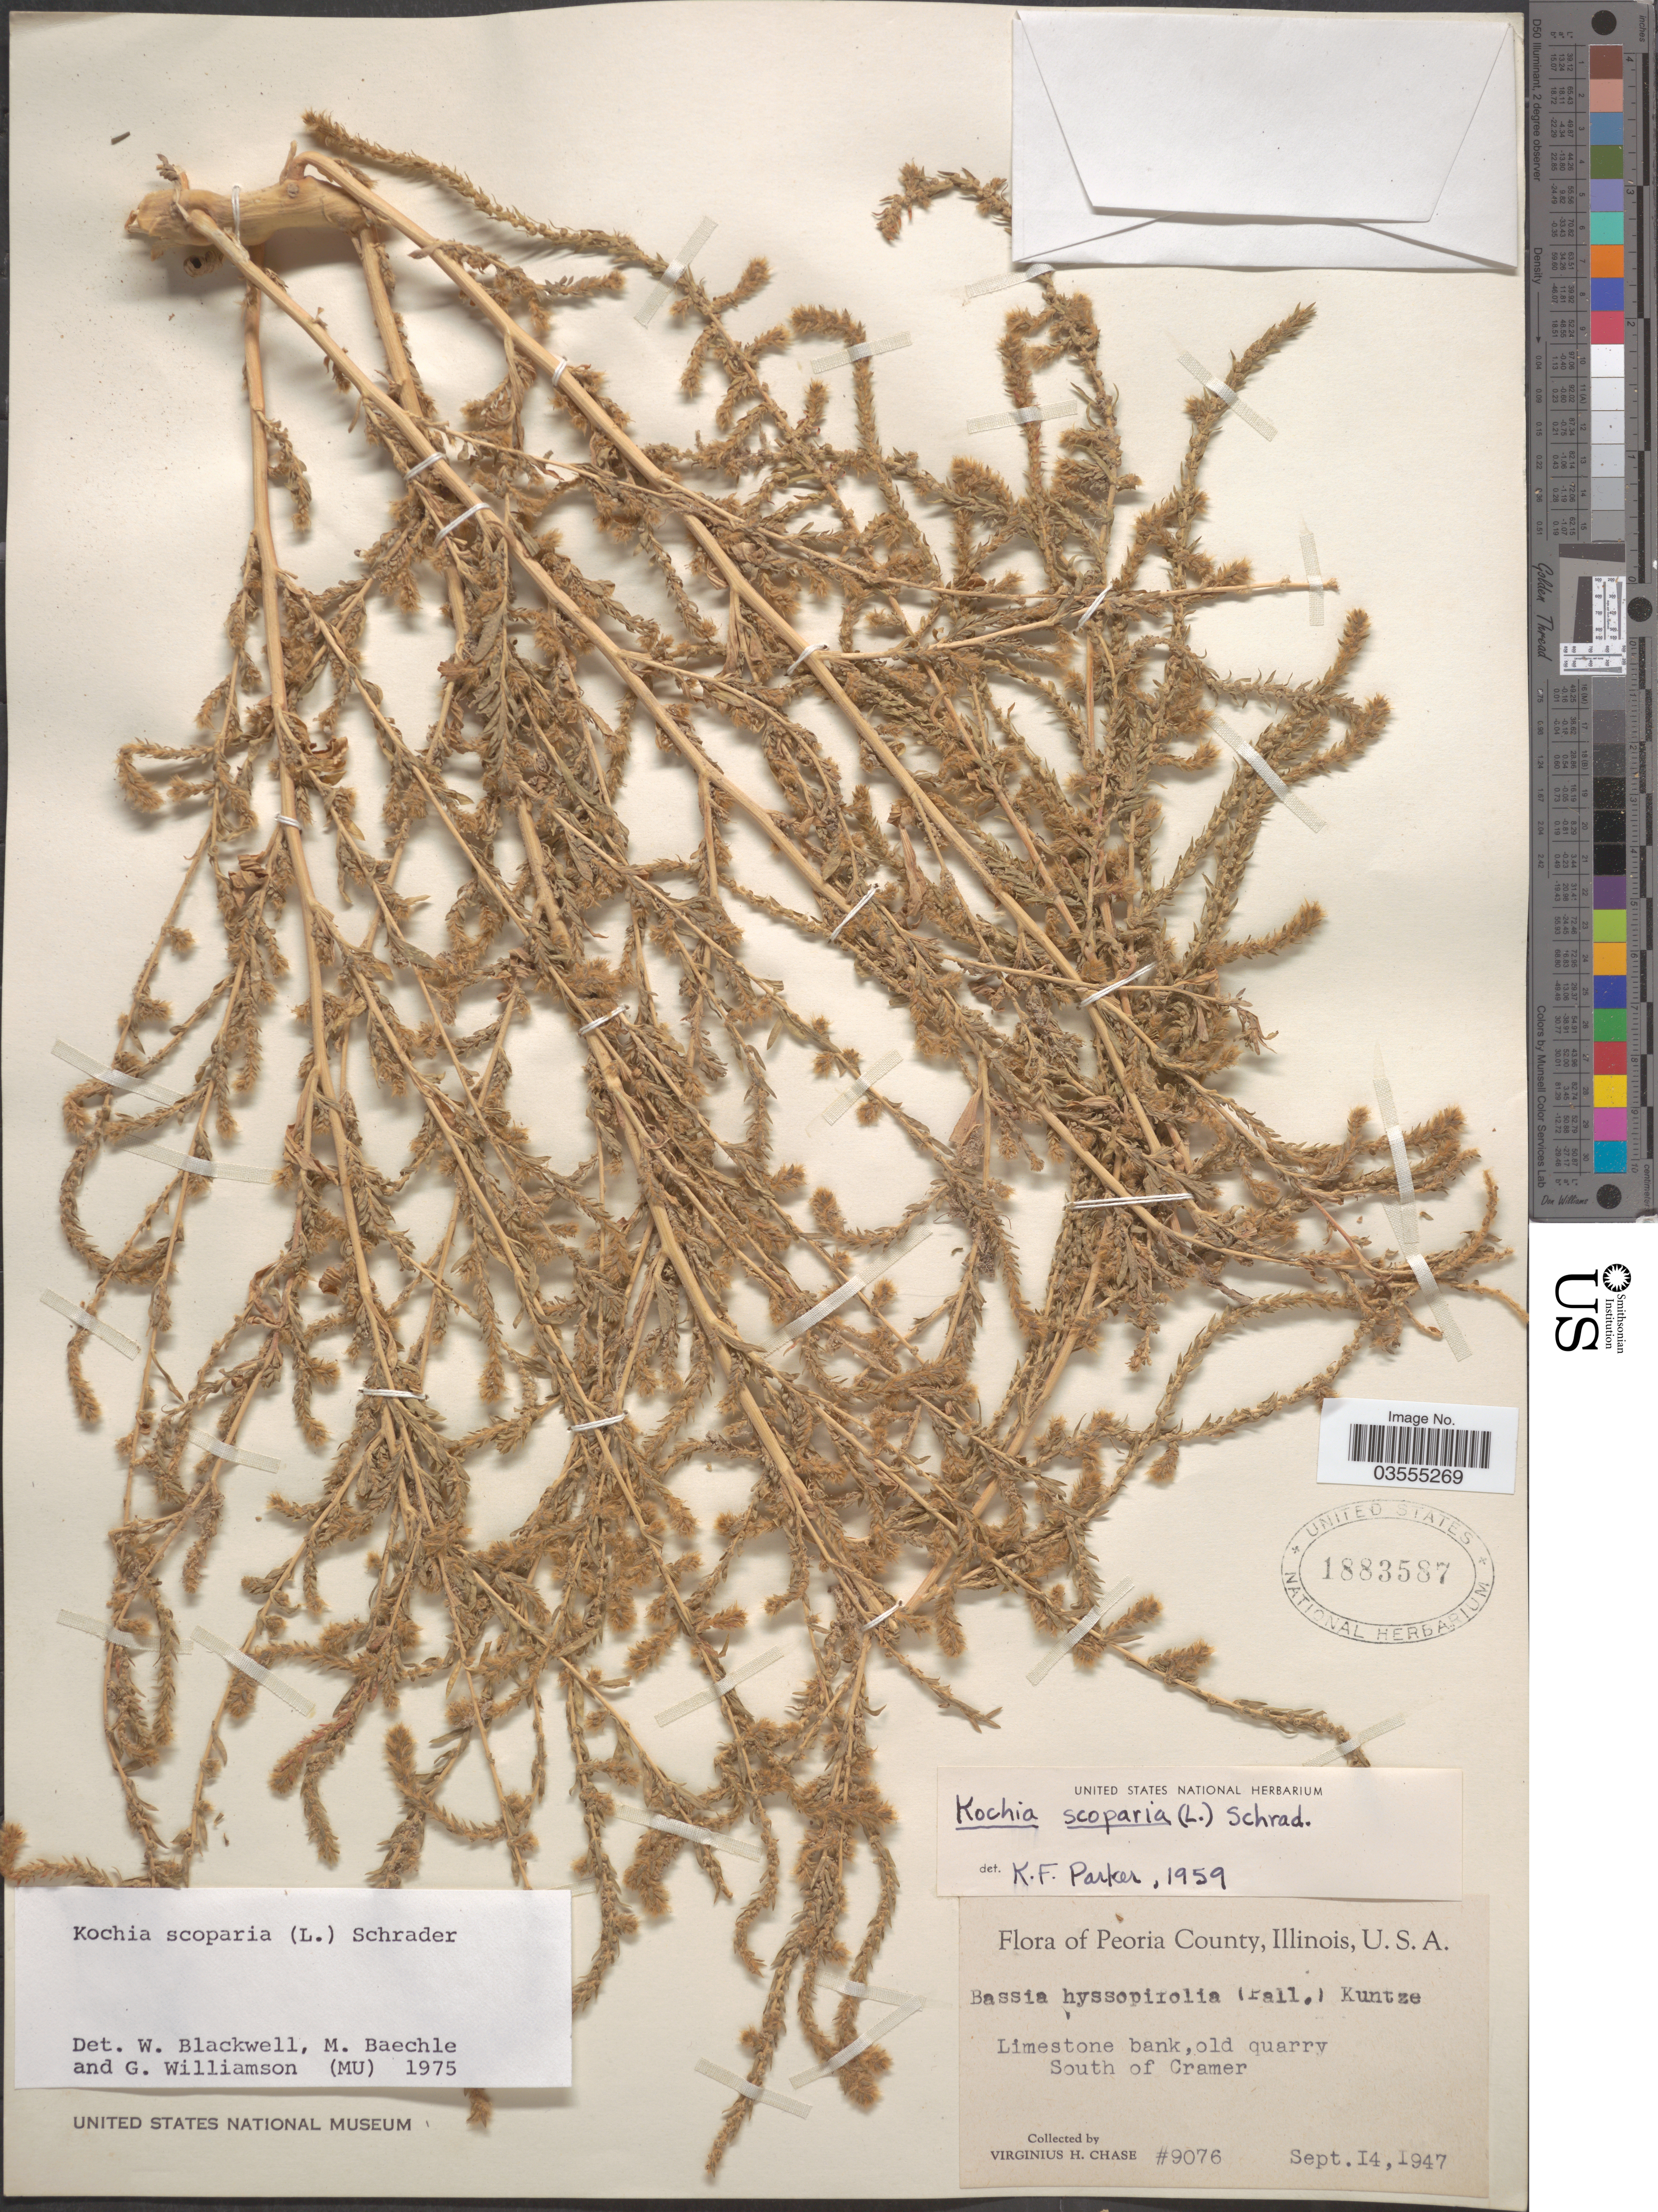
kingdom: Plantae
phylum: Tracheophyta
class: Magnoliopsida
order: Caryophyllales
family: Amaranthaceae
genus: Bassia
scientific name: Bassia scoparia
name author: (L.) Voss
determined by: U.S. National Herbarium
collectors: V. H. Chase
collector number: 9076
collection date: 1947-09-14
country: United States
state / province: Illinois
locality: Peoria County. Limestone bank, old quarry South of Cramer.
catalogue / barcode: US 1883587